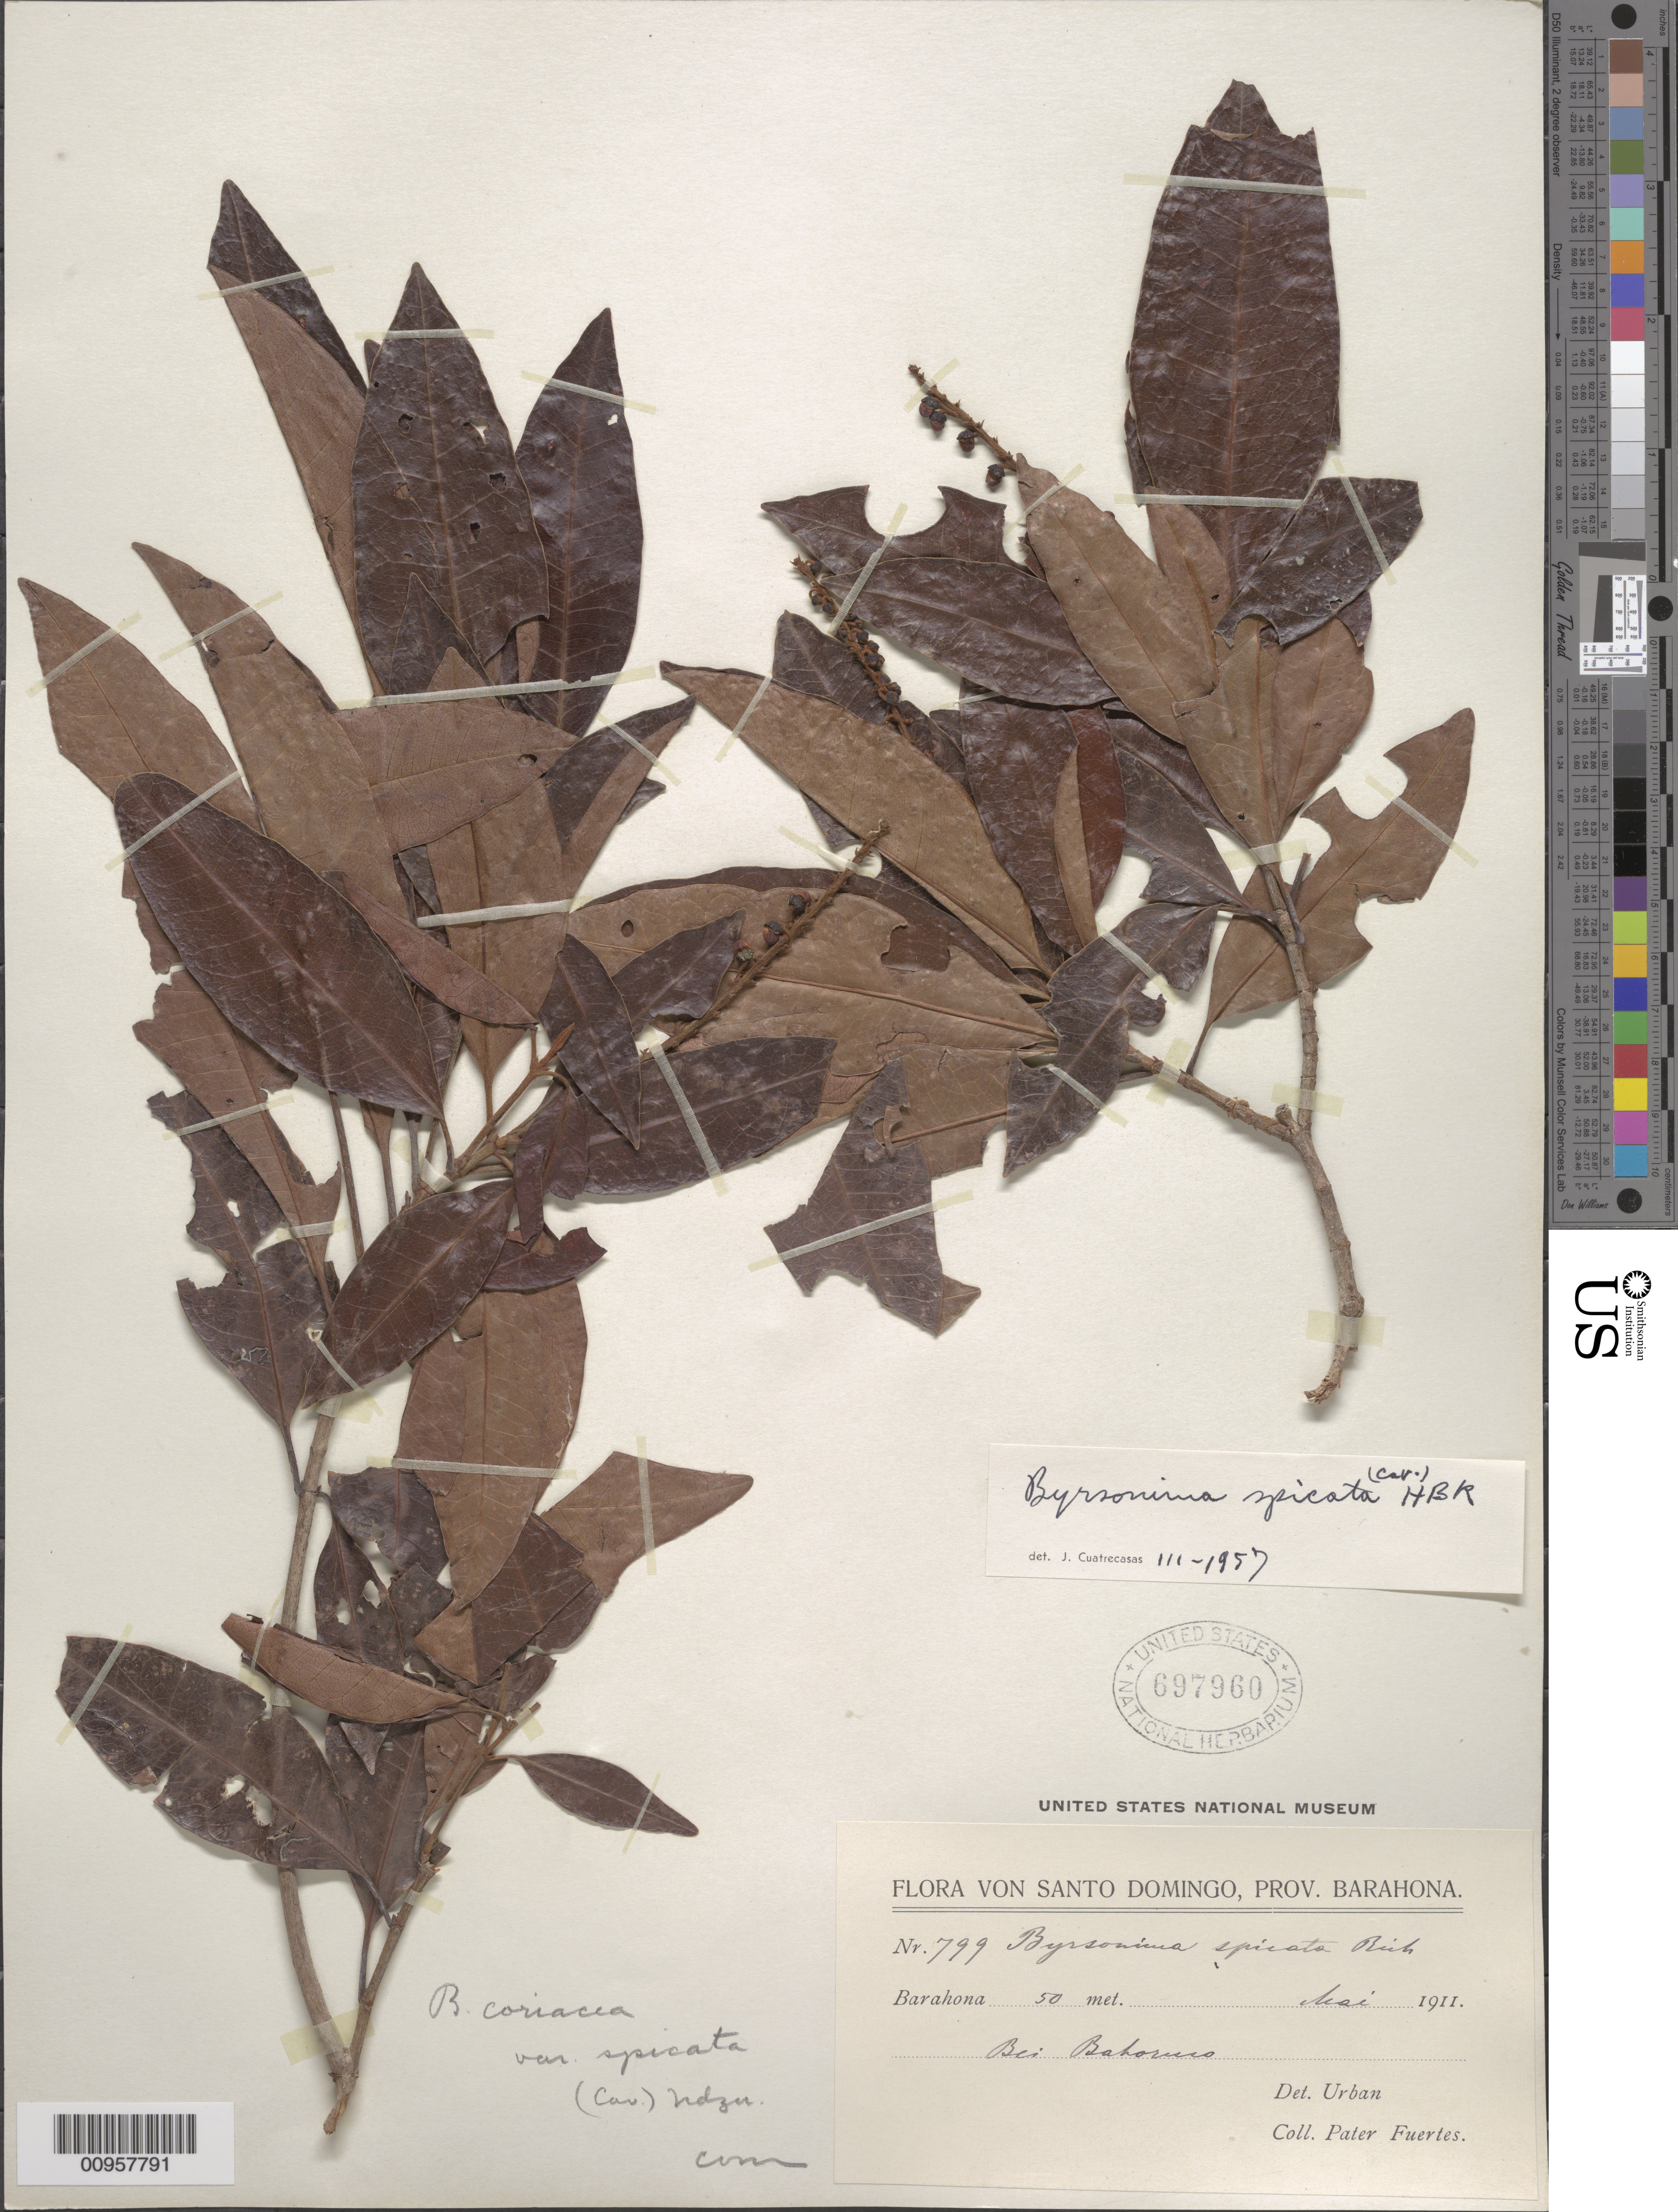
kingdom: Plantae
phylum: Tracheophyta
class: Magnoliopsida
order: Malpighiales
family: Malpighiaceae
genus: Byrsonima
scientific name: Byrsonima spicata (Cav.) DC.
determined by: Cuatrecasas, J.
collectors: M. D. Fuertes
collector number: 799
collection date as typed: May 1911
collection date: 1911-05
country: Dominican Republic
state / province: Barahona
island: Hispaniola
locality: Bei Bahoruco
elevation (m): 50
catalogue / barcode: US 697960